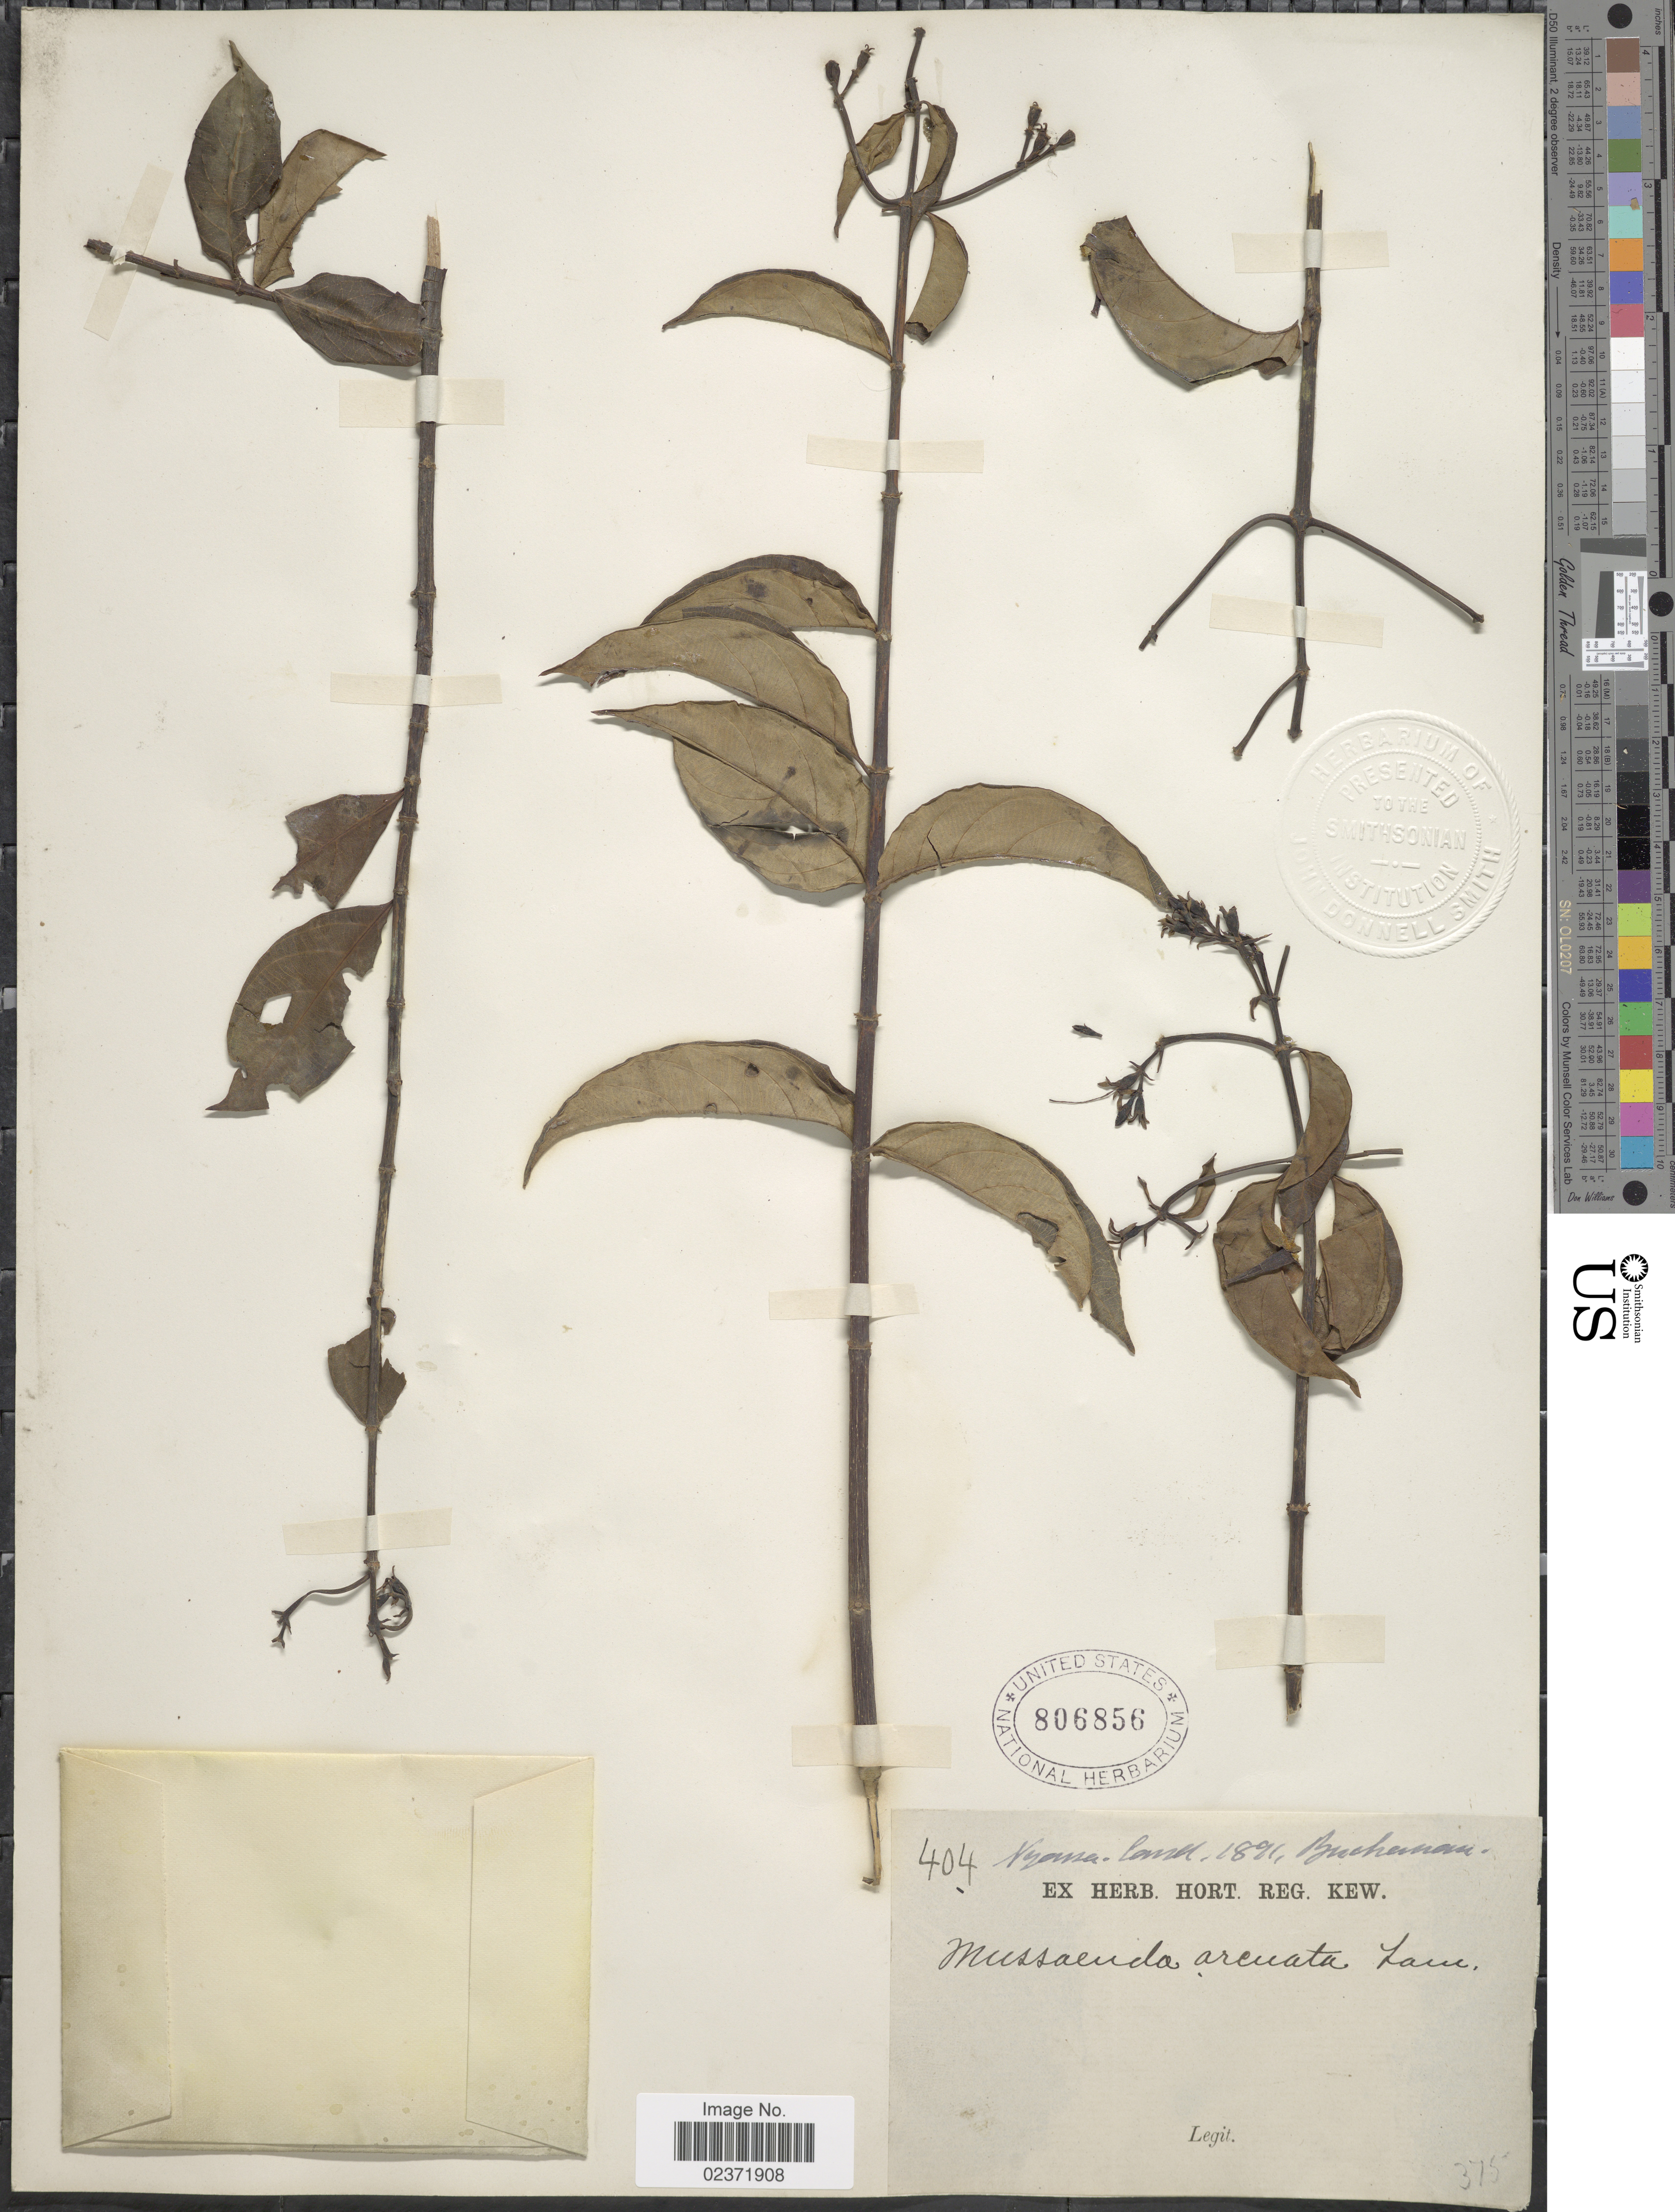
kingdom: Plantae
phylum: Tracheophyta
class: Magnoliopsida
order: Gentianales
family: Rubiaceae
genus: Mussaenda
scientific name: Mussaenda arcuata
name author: Poir.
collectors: -. Buchanan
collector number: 404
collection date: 1891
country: Malawi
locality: Nyassa-land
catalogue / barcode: US 806856